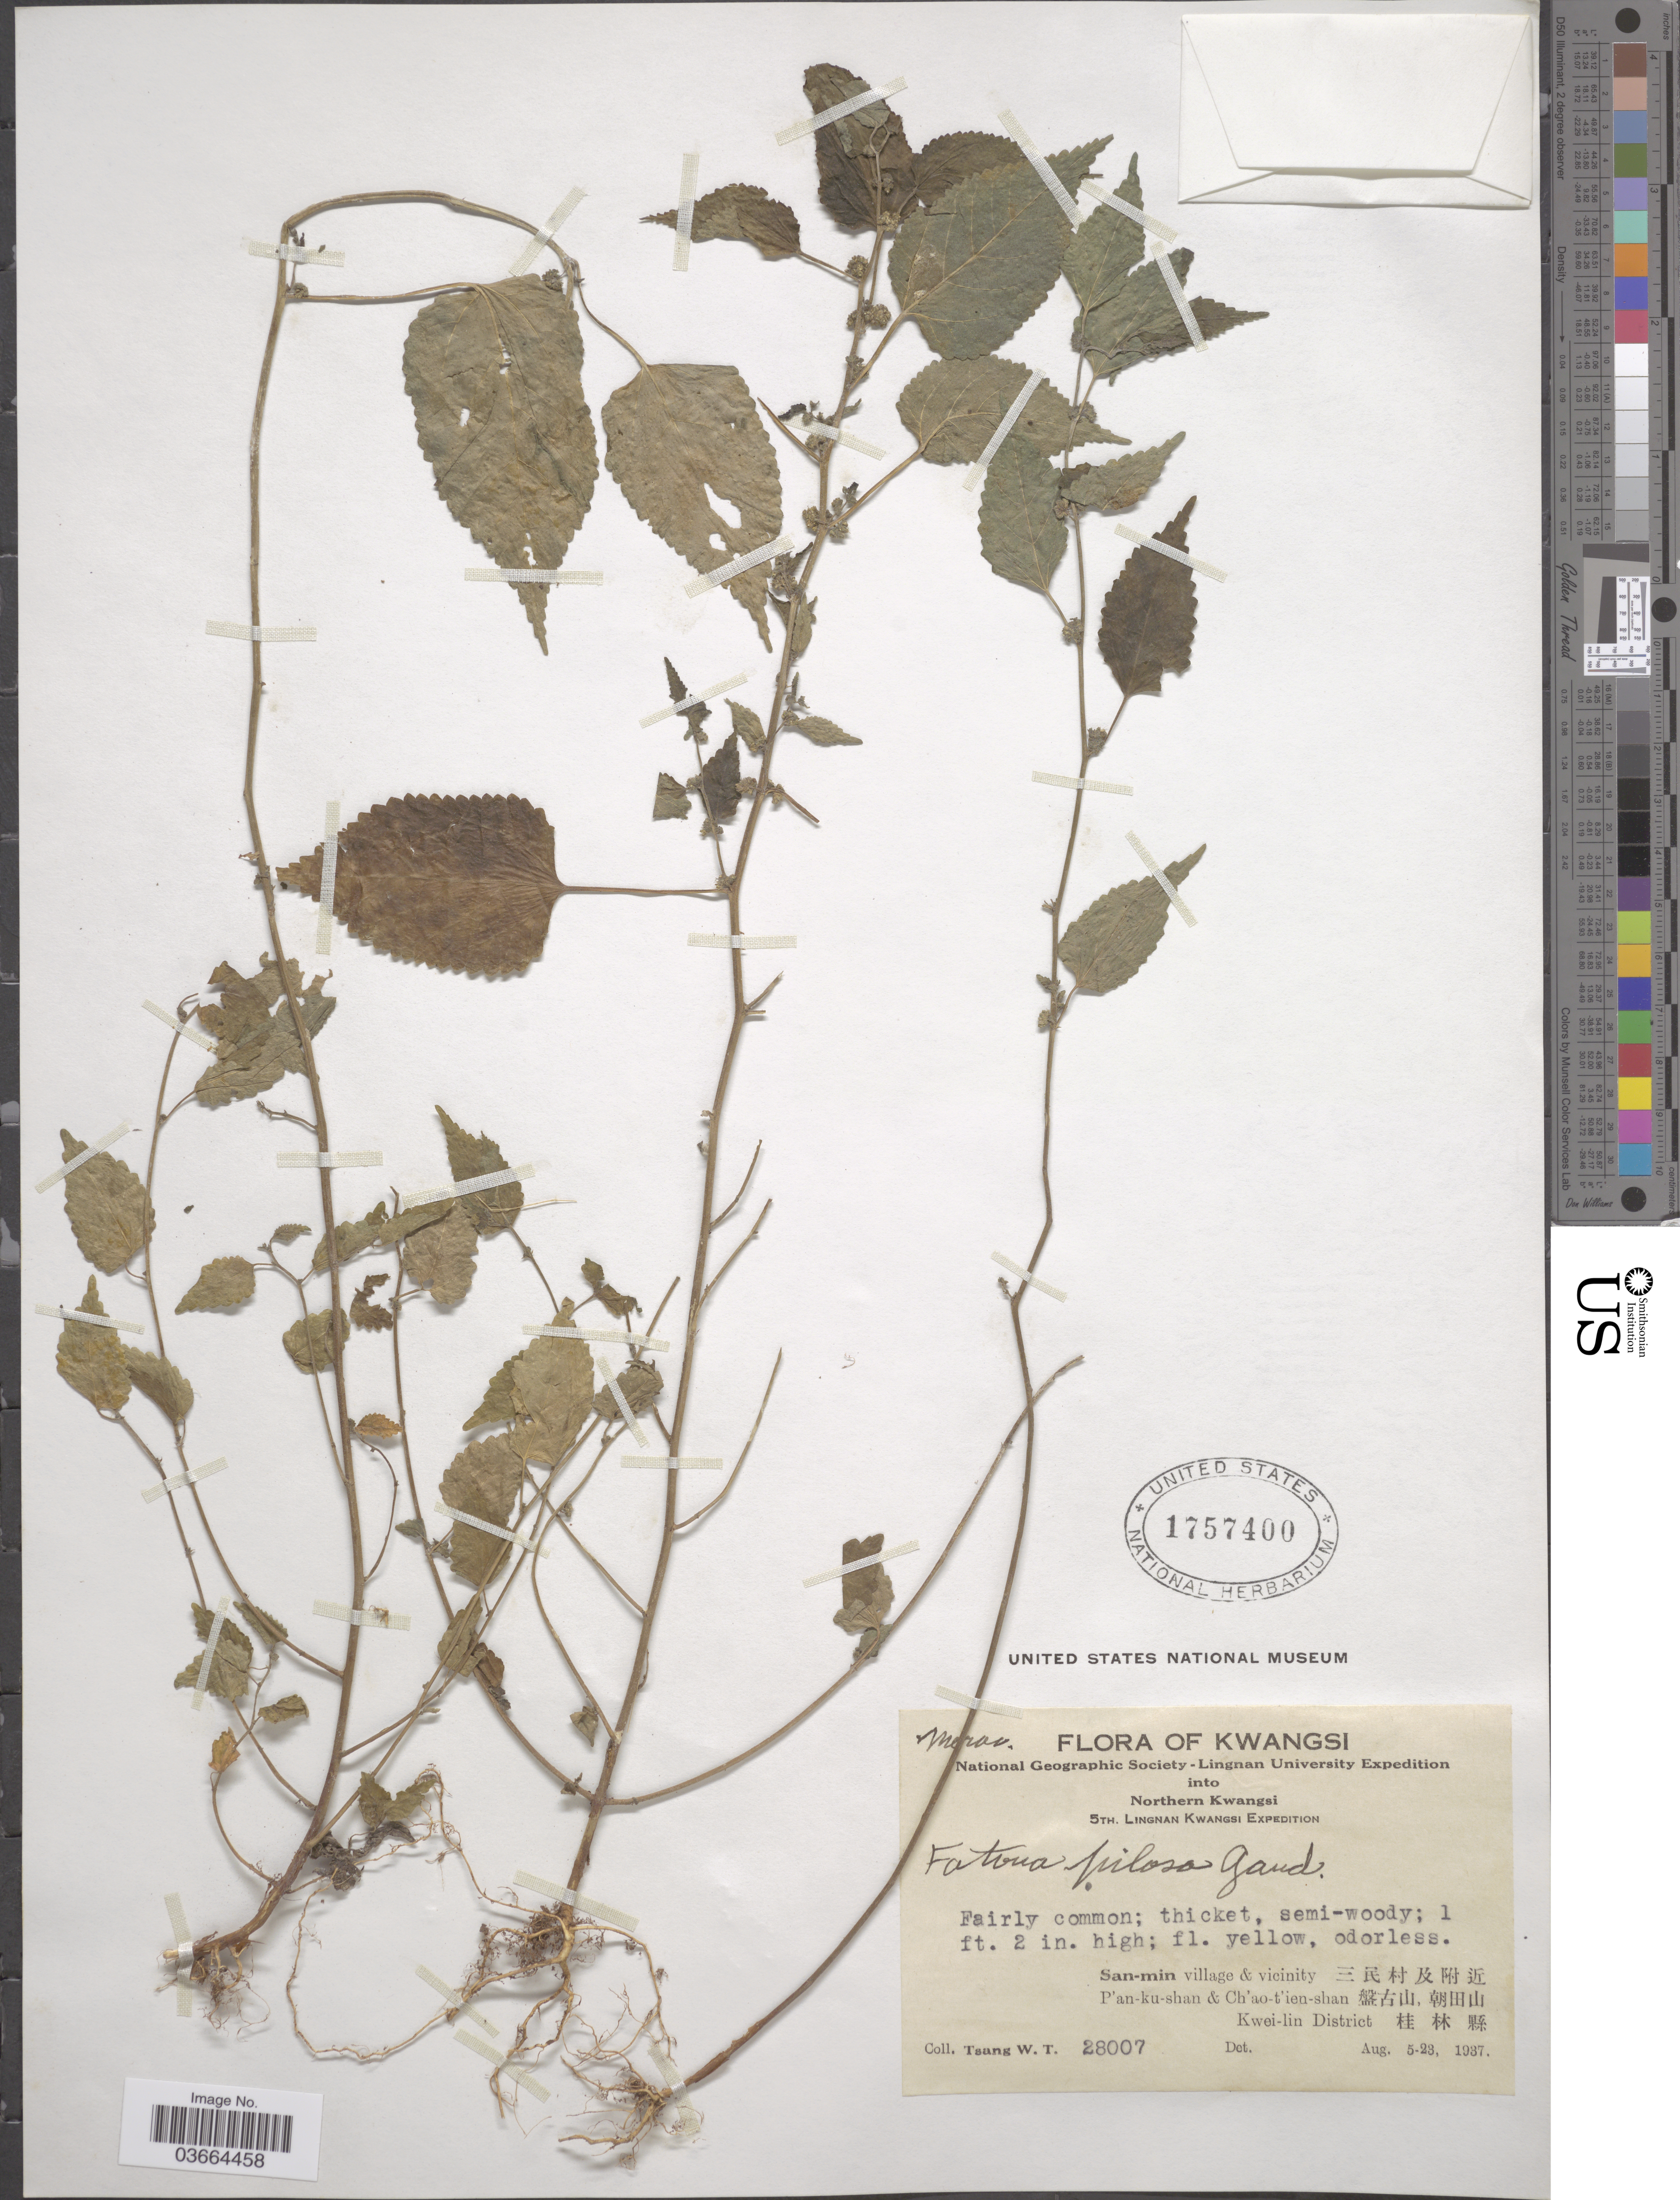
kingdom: Plantae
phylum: Tracheophyta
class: Magnoliopsida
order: Rosales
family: Moraceae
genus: Fatoua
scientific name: Fatoua villosa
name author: (Thunb.) Nakai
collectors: W. T. Tsang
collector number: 28007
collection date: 1937-08-05/1937-08-23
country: China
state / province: Guangxi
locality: Kwangsi, Northern Kwangsi. San-min village & vicinity X, P'an-ku-shan & Ch'ao-t'ien-shan X, Kwei-lin District X.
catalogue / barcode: US 1757400